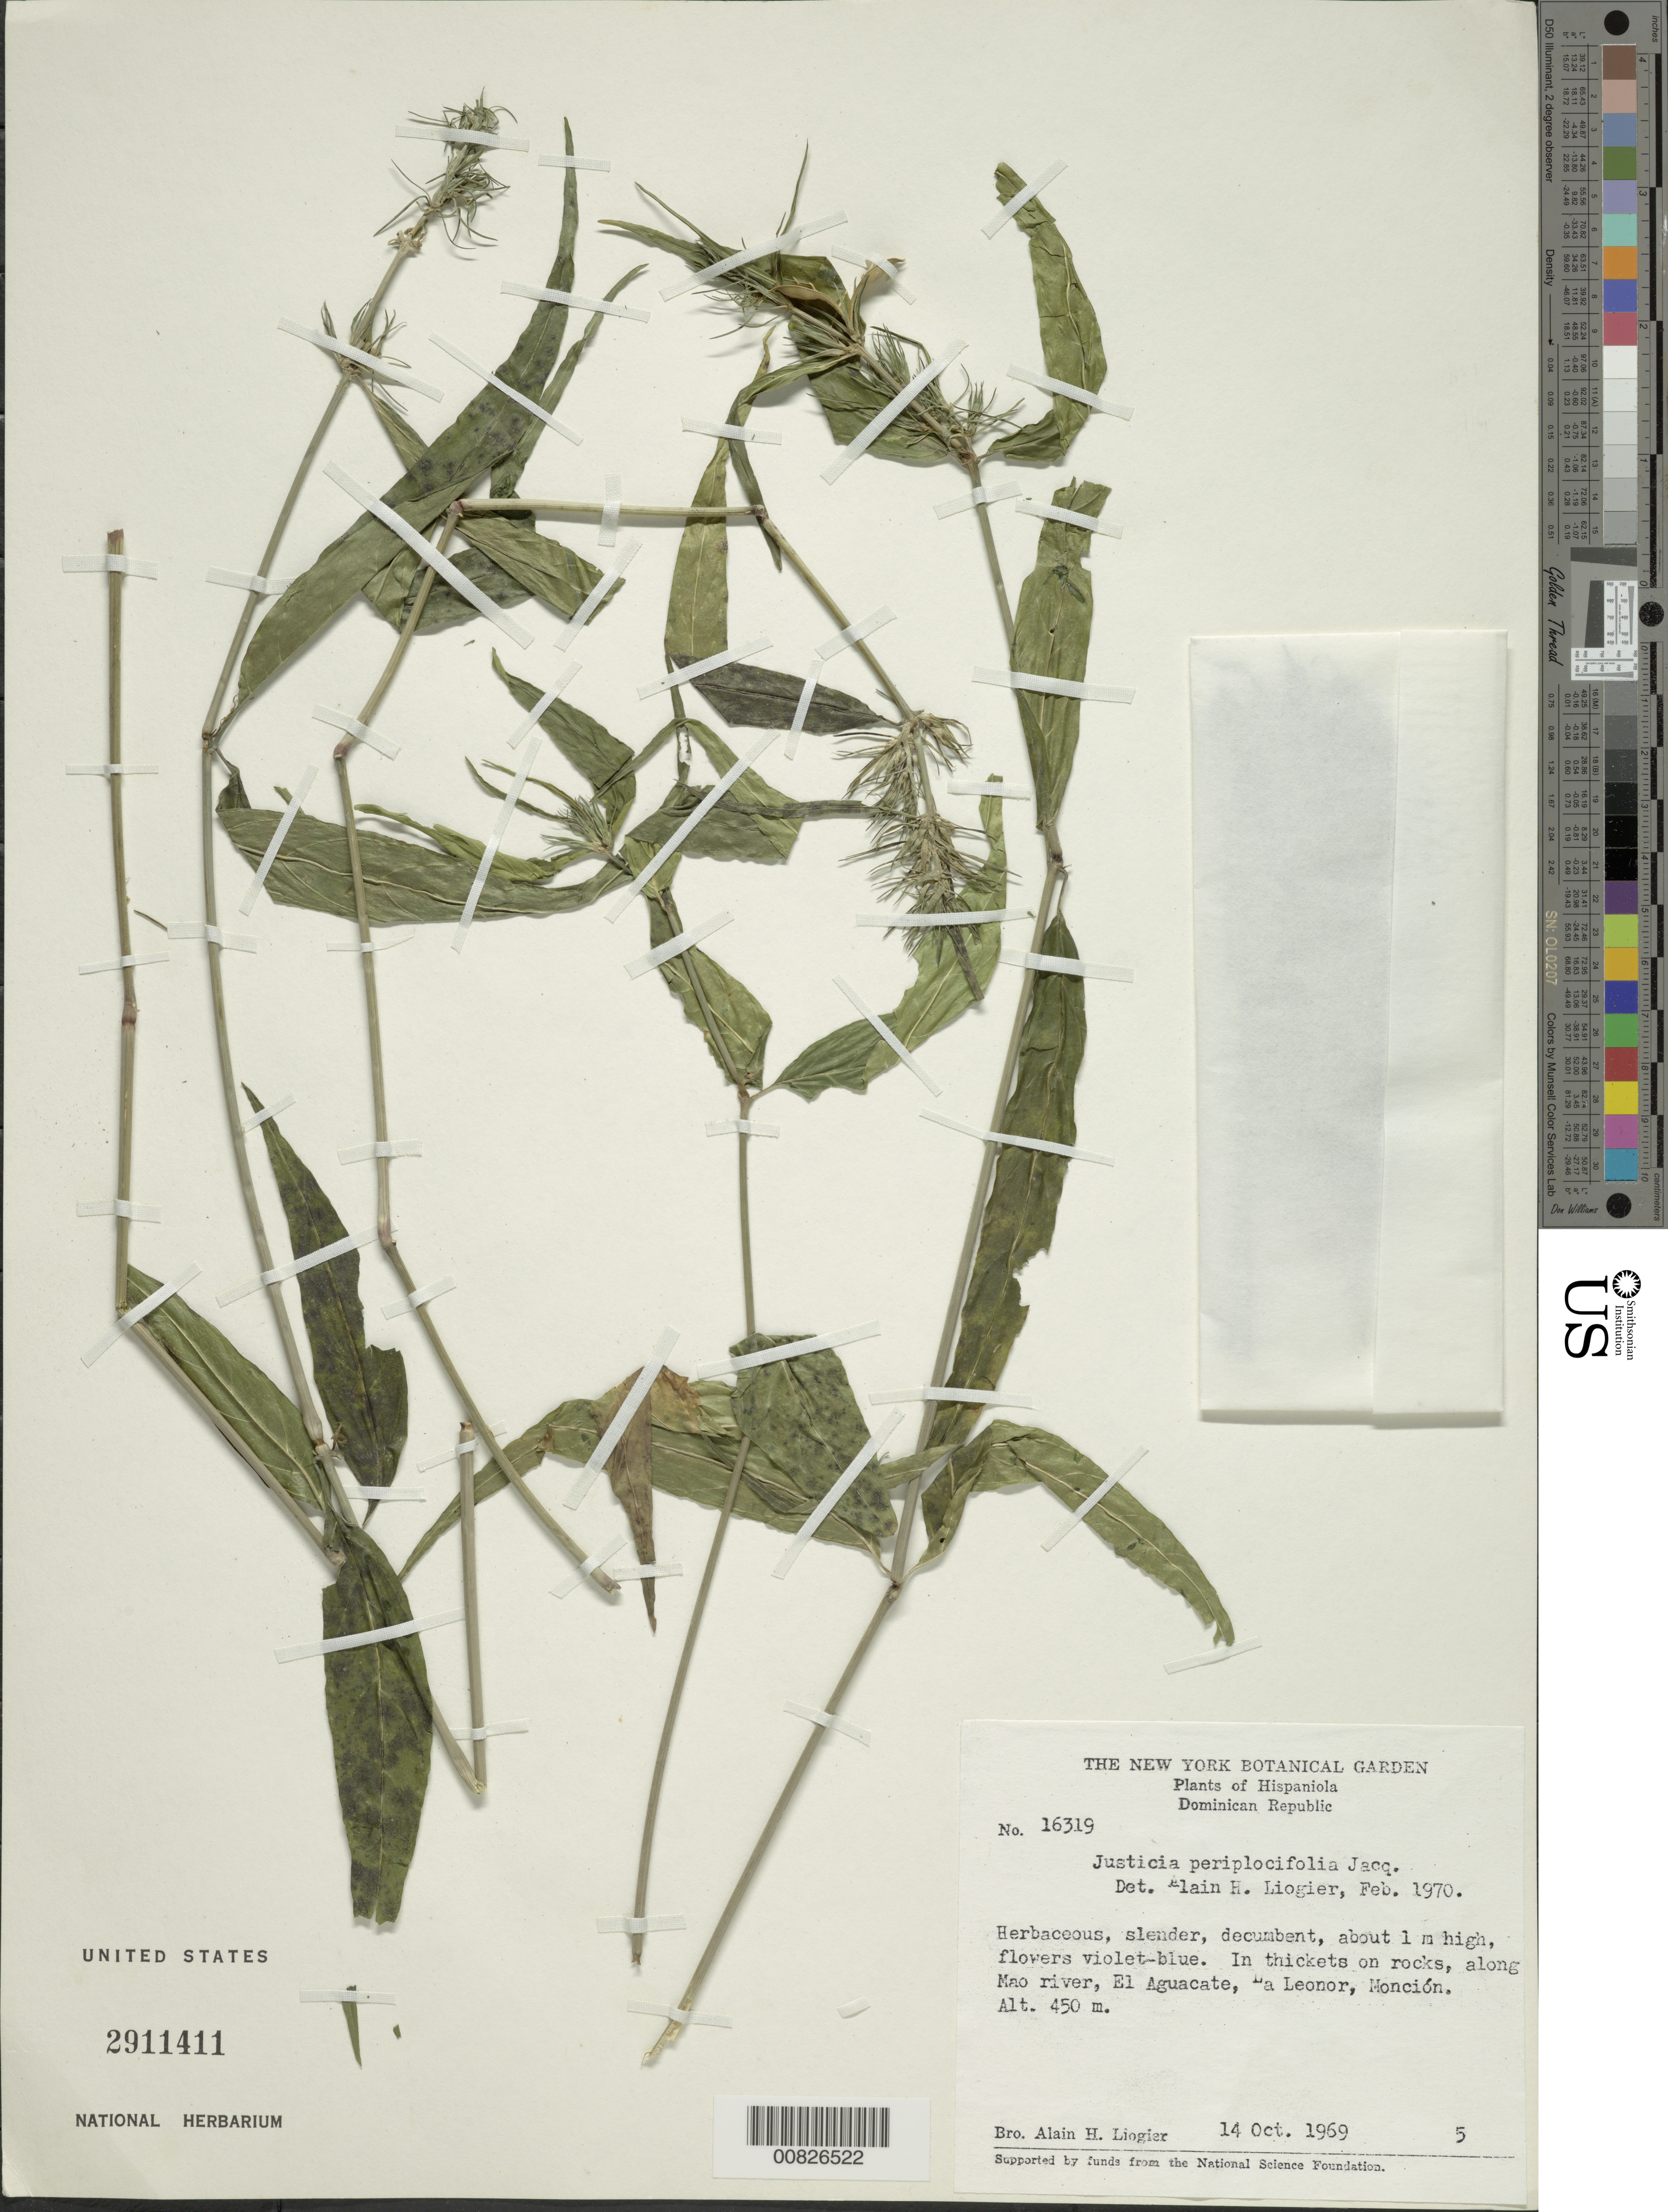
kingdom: Plantae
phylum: Tracheophyta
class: Magnoliopsida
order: Lamiales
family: Acanthaceae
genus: Justicia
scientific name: Justicia periplocifolia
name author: Jacq.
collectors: A. H. Liogier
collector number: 16319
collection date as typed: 14 Oct 1969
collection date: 1969-10-14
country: Dominican Republic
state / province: Monte Cristi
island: Hispaniola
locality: Along Mao River, El Aguacate, La Leonor, Monción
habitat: In thickets on rocks along river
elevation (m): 450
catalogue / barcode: US 2911411